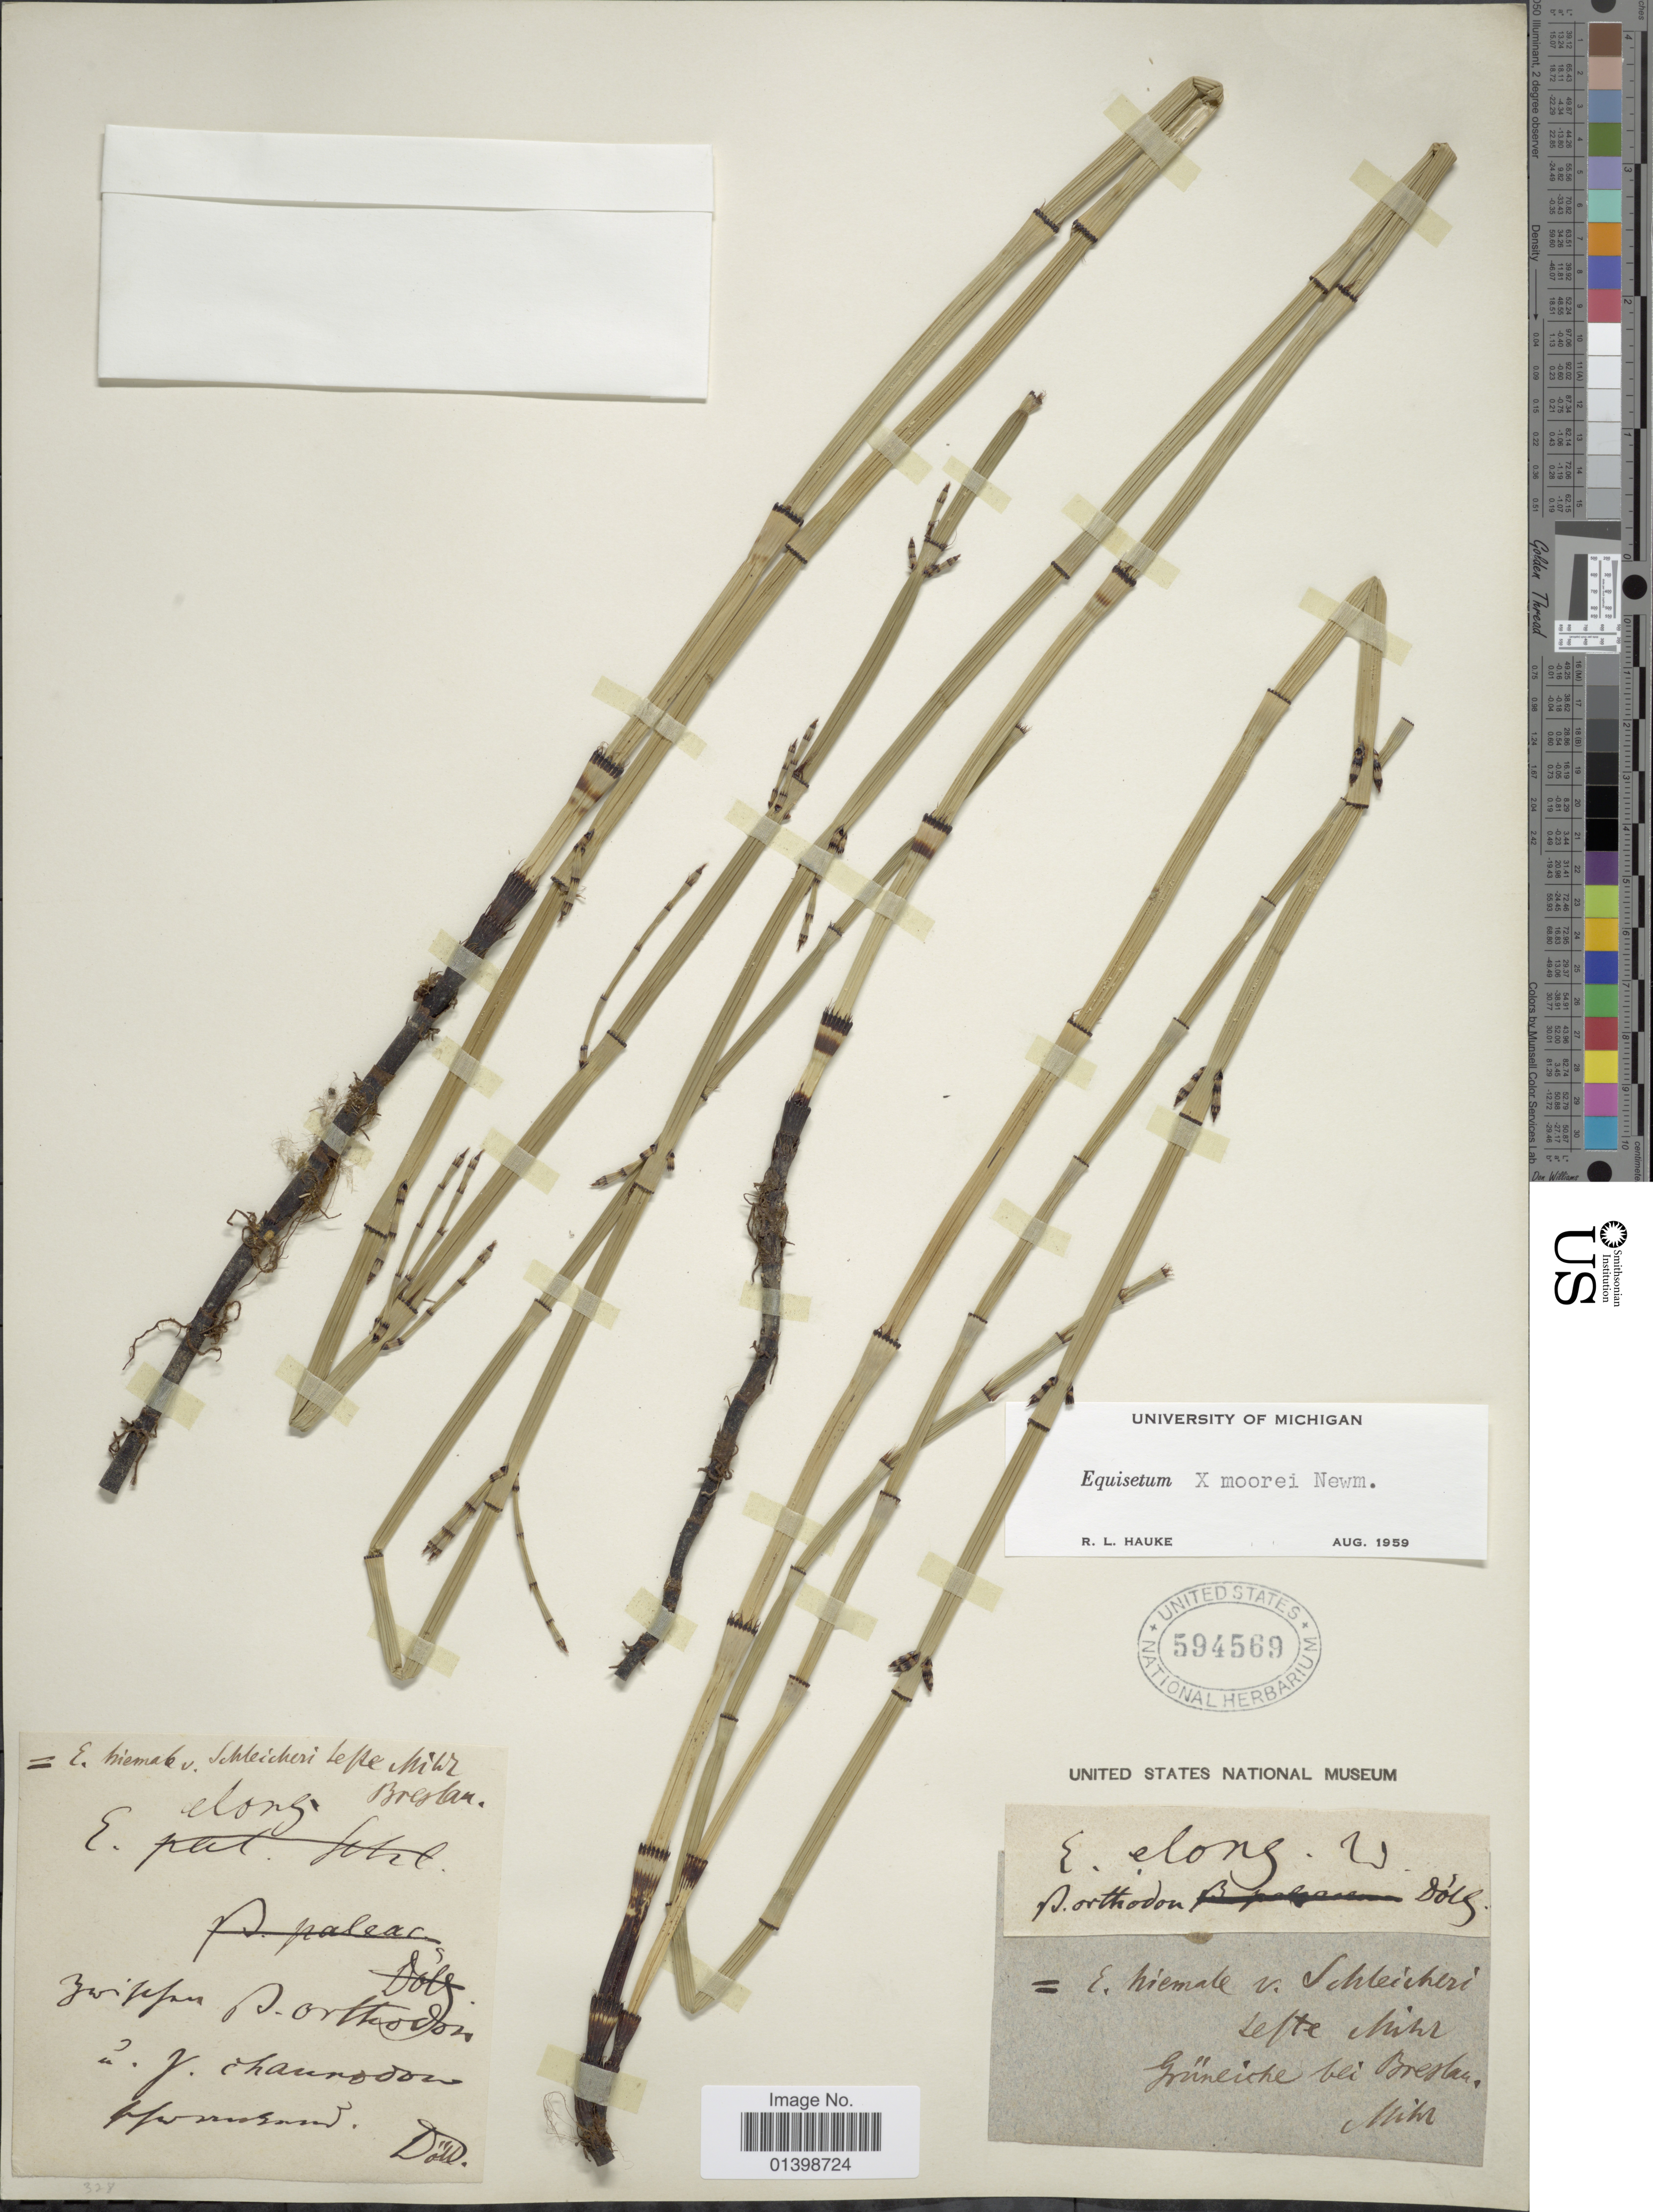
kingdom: Plantae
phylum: Tracheophyta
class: Polypodiopsida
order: Equisetales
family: Equisetaceae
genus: Equisetum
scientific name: Equisetum moorei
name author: Newman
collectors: Döll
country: Poland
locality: Grümeiche bei Breslau [interpreted]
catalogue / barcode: US 594569